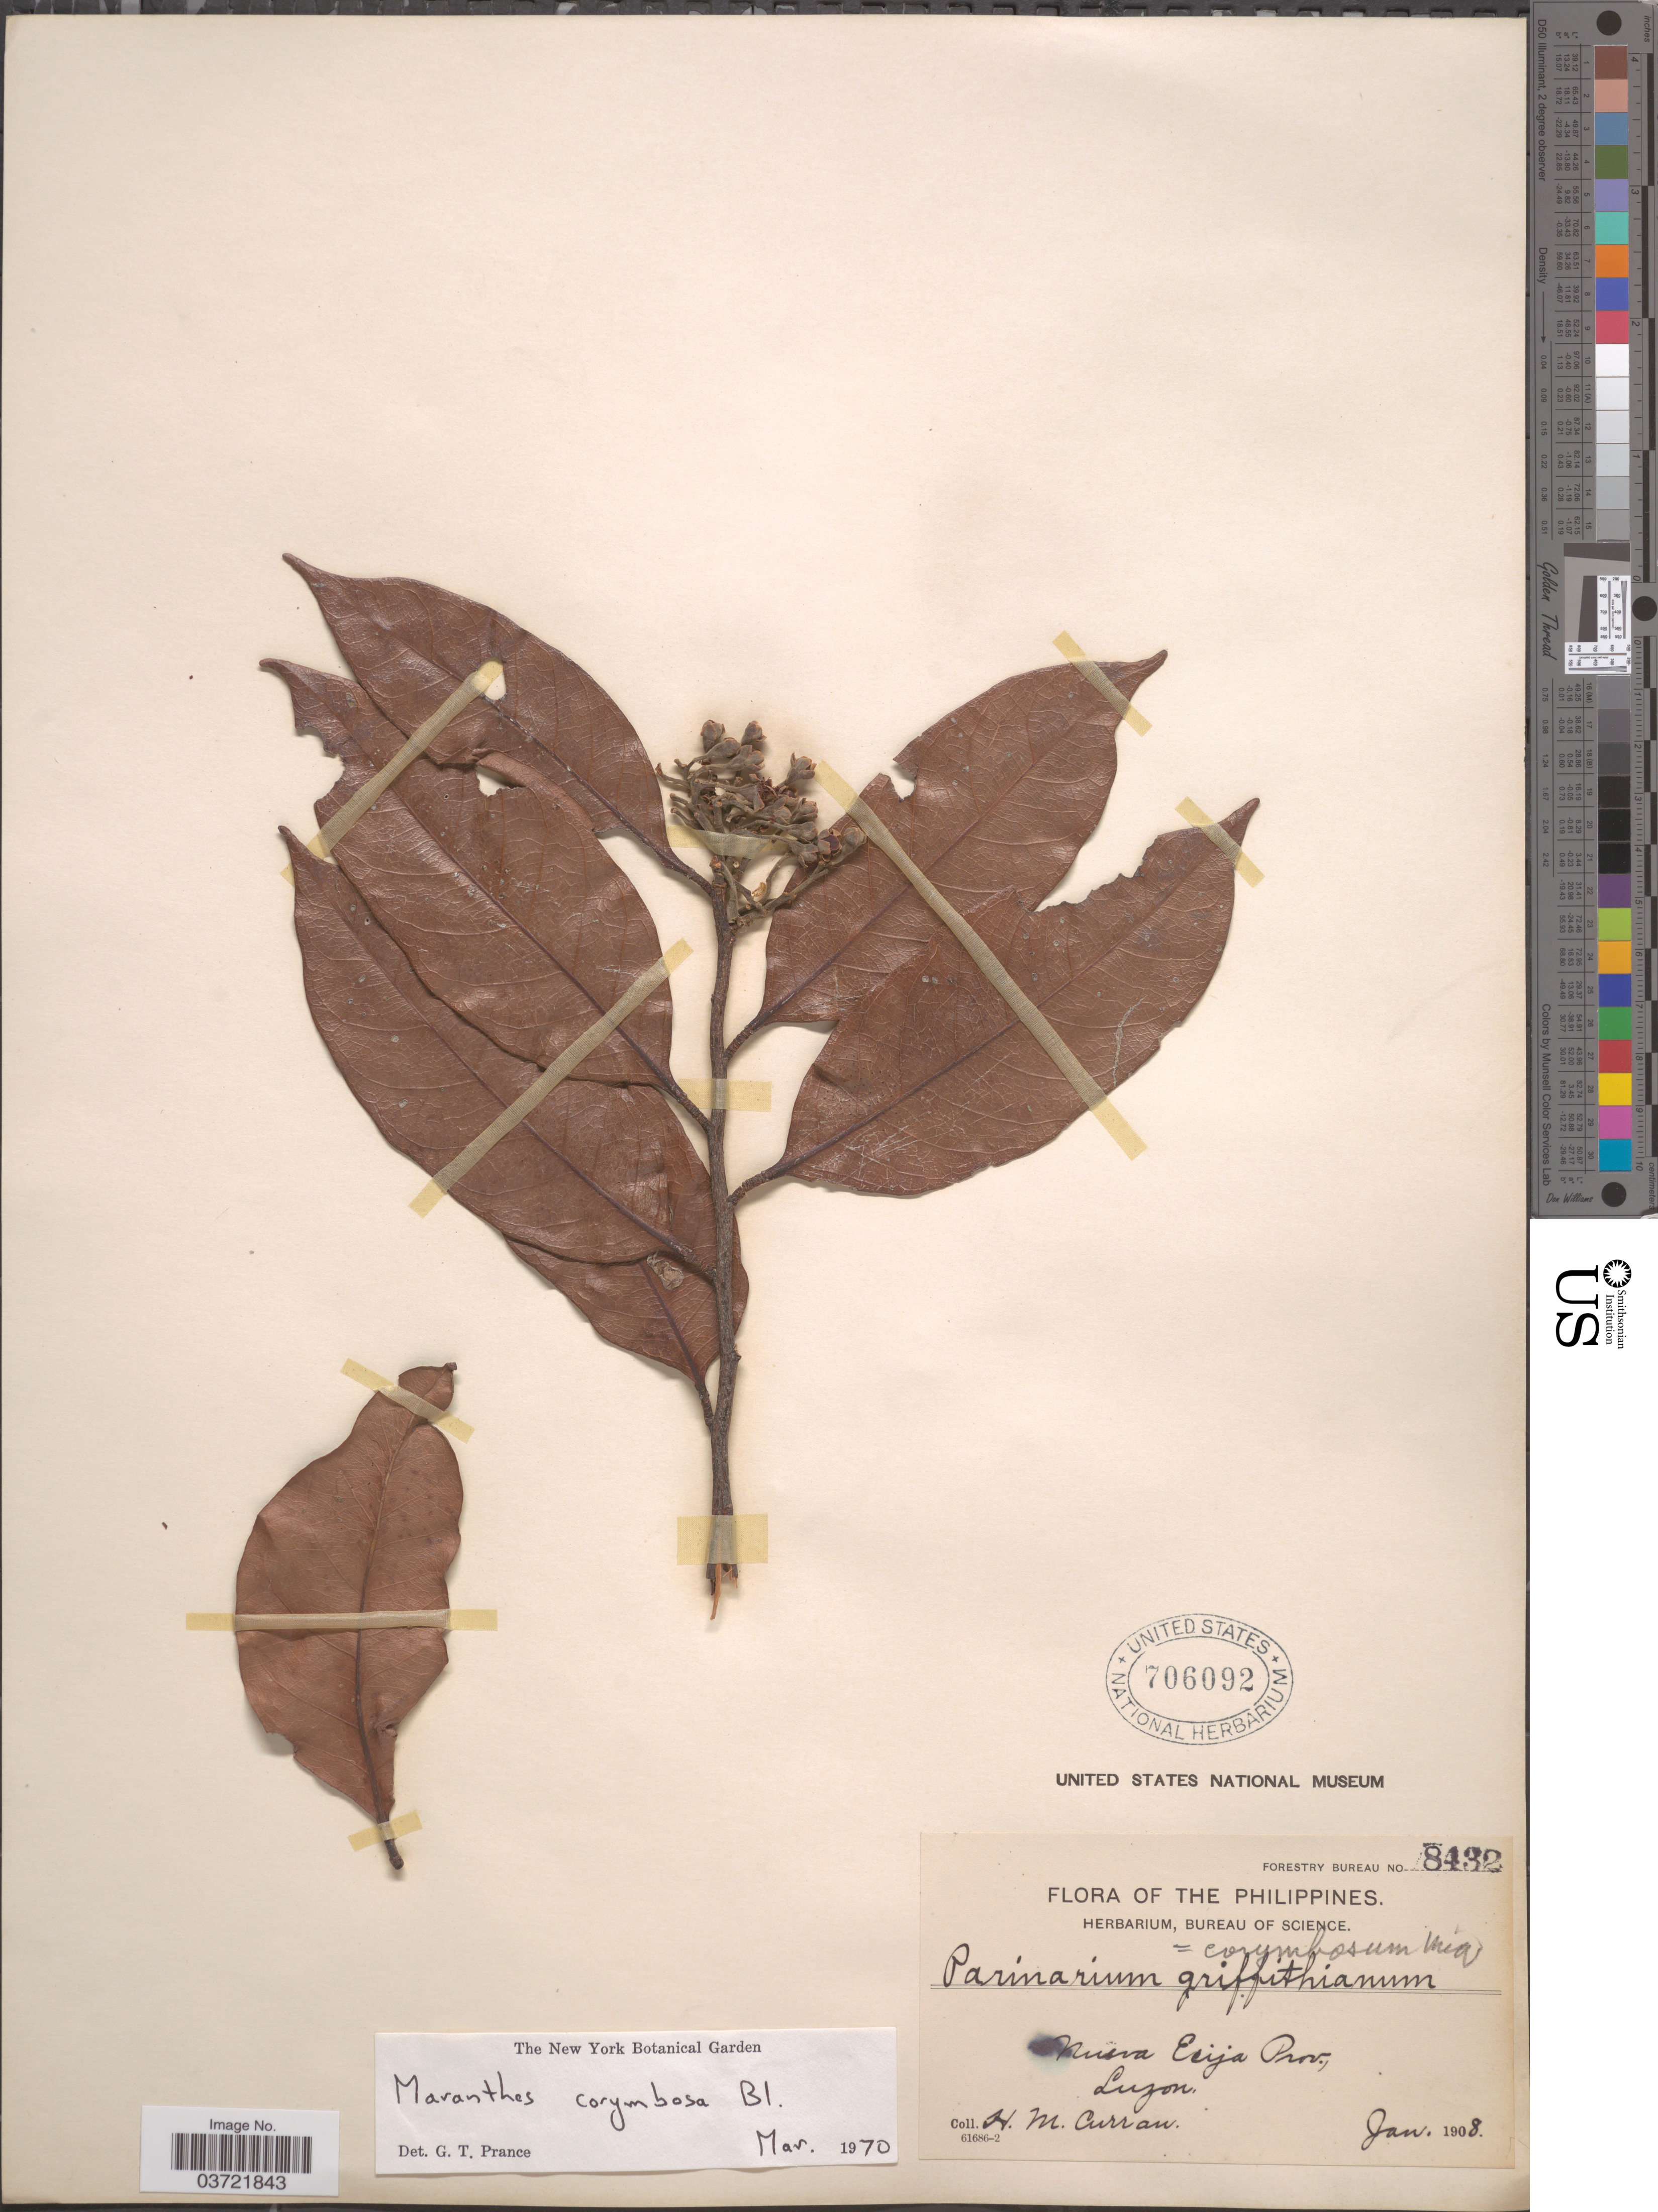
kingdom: Plantae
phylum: Tracheophyta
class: Magnoliopsida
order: Malpighiales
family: Chrysobalanaceae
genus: Maranthes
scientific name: Maranthes corymbosa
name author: Blume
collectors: H. M. Curran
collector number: Forestry Bureau 8432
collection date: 1908-01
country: Philippines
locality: Nueva Ecija Prov., Luzon.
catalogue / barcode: US 706092